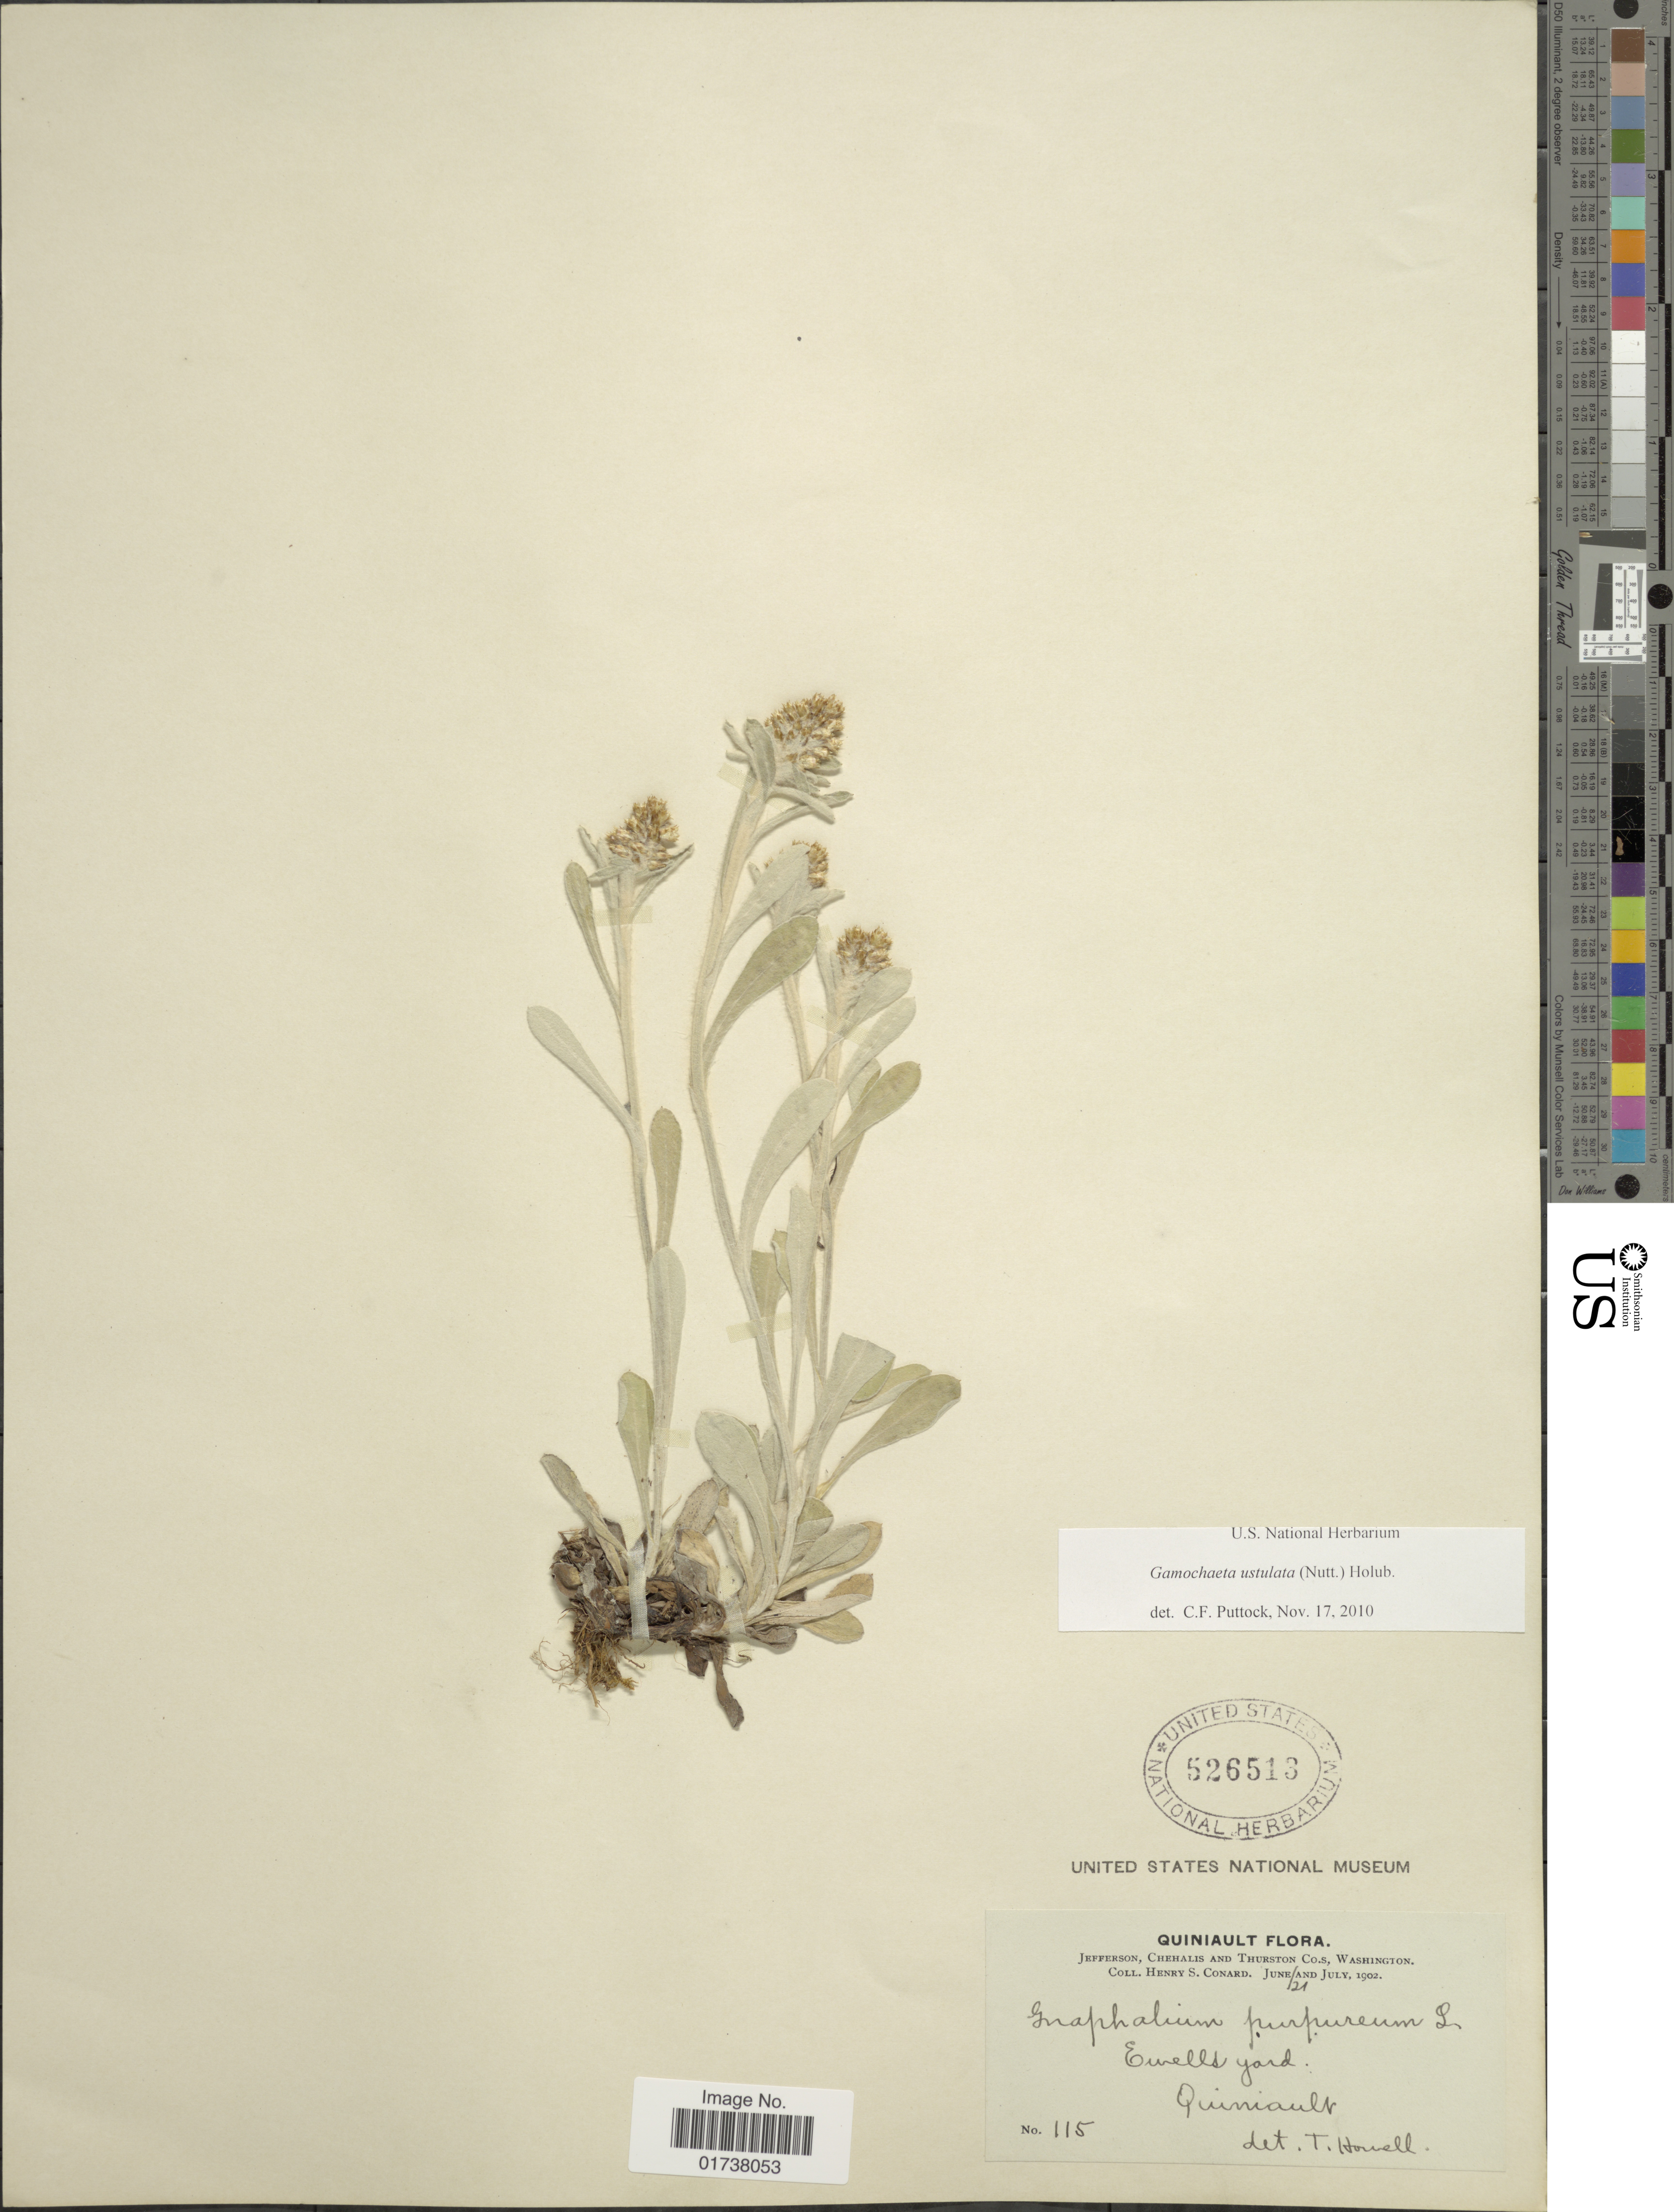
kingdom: Plantae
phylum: Tracheophyta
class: Magnoliopsida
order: Asterales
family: Asteraceae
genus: Gamochaeta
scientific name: Gamochaeta ustulata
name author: (Nutt.) Holub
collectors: H. Conrad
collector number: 115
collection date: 1902-06-21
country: United States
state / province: Washington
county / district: Thurston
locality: Quiniault, Jefferson, Chehalis and Thurston Co., s. Washington, Ewells yard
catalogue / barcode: US 526513